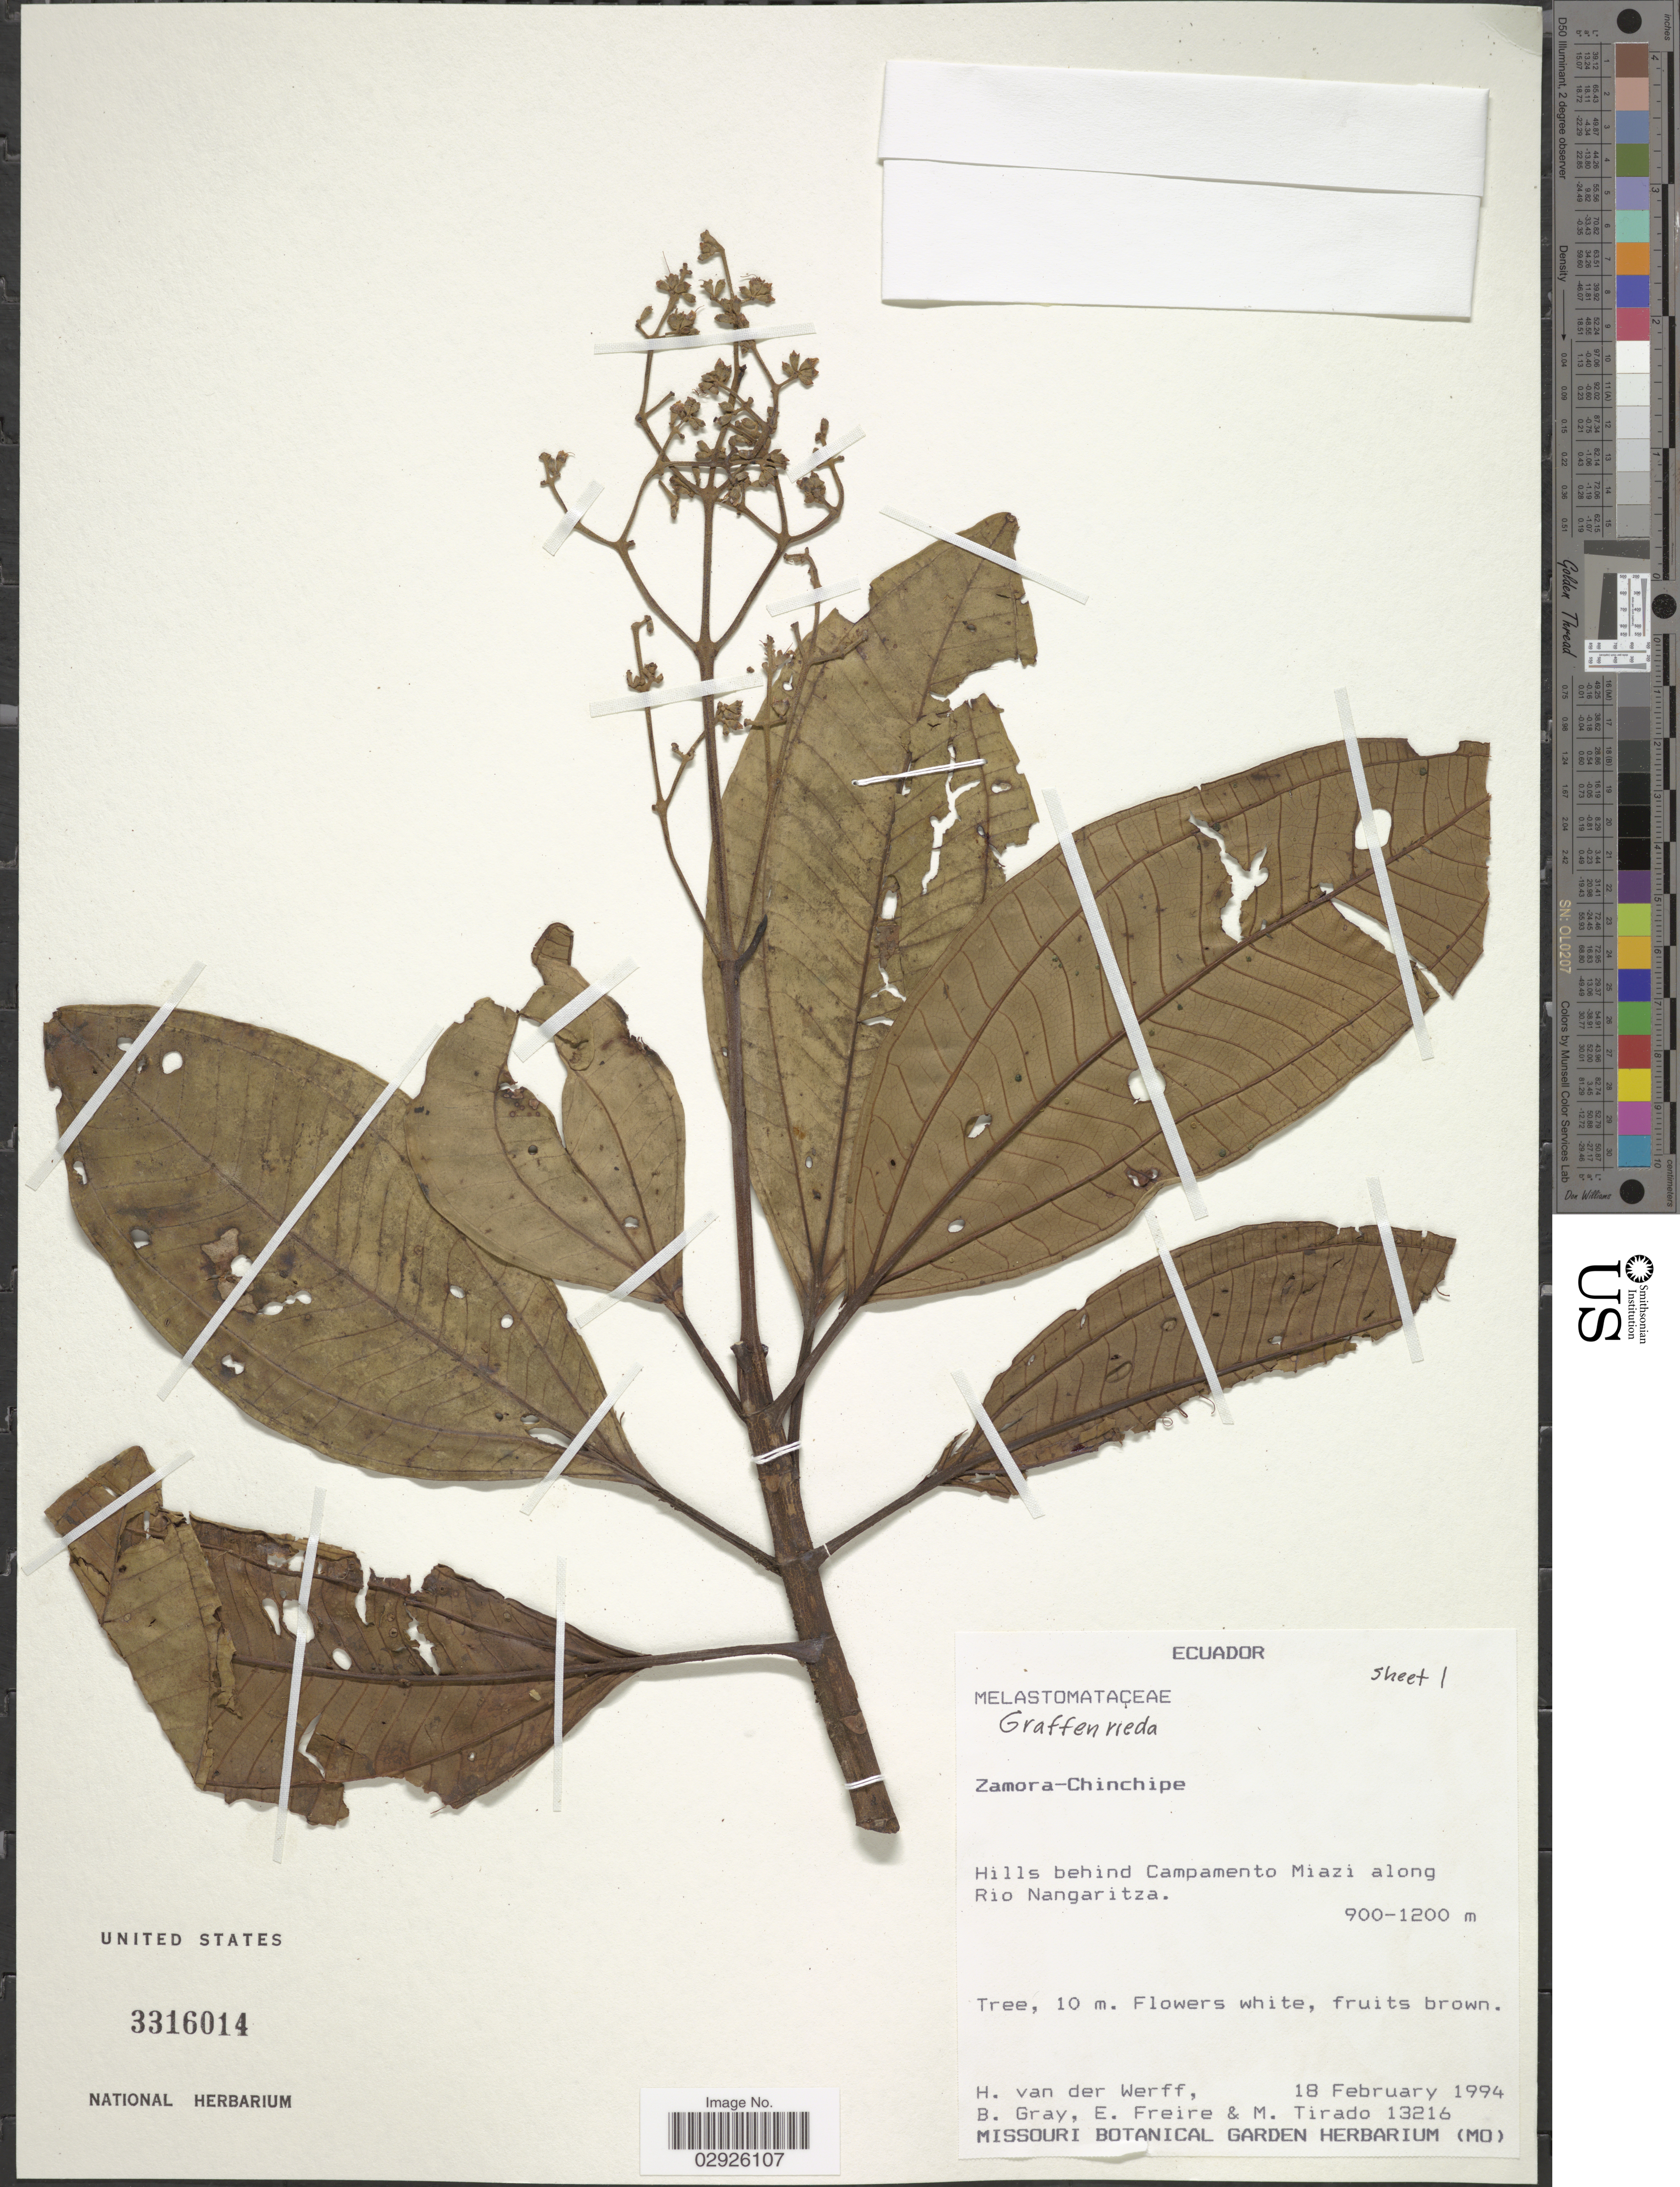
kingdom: Plantae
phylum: Tracheophyta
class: Magnoliopsida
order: Myrtales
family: Melastomataceae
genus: Graffenrieda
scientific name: Graffenrieda sp.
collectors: H. van der Werff, B. Gray, E. Freire & M. Tirado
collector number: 13216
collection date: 1994-02-18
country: Ecuador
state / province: Zamora-Chinchipe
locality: Hills behind Campamento Miazi along Rio Nangaritza.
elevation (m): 900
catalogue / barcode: US 3316014